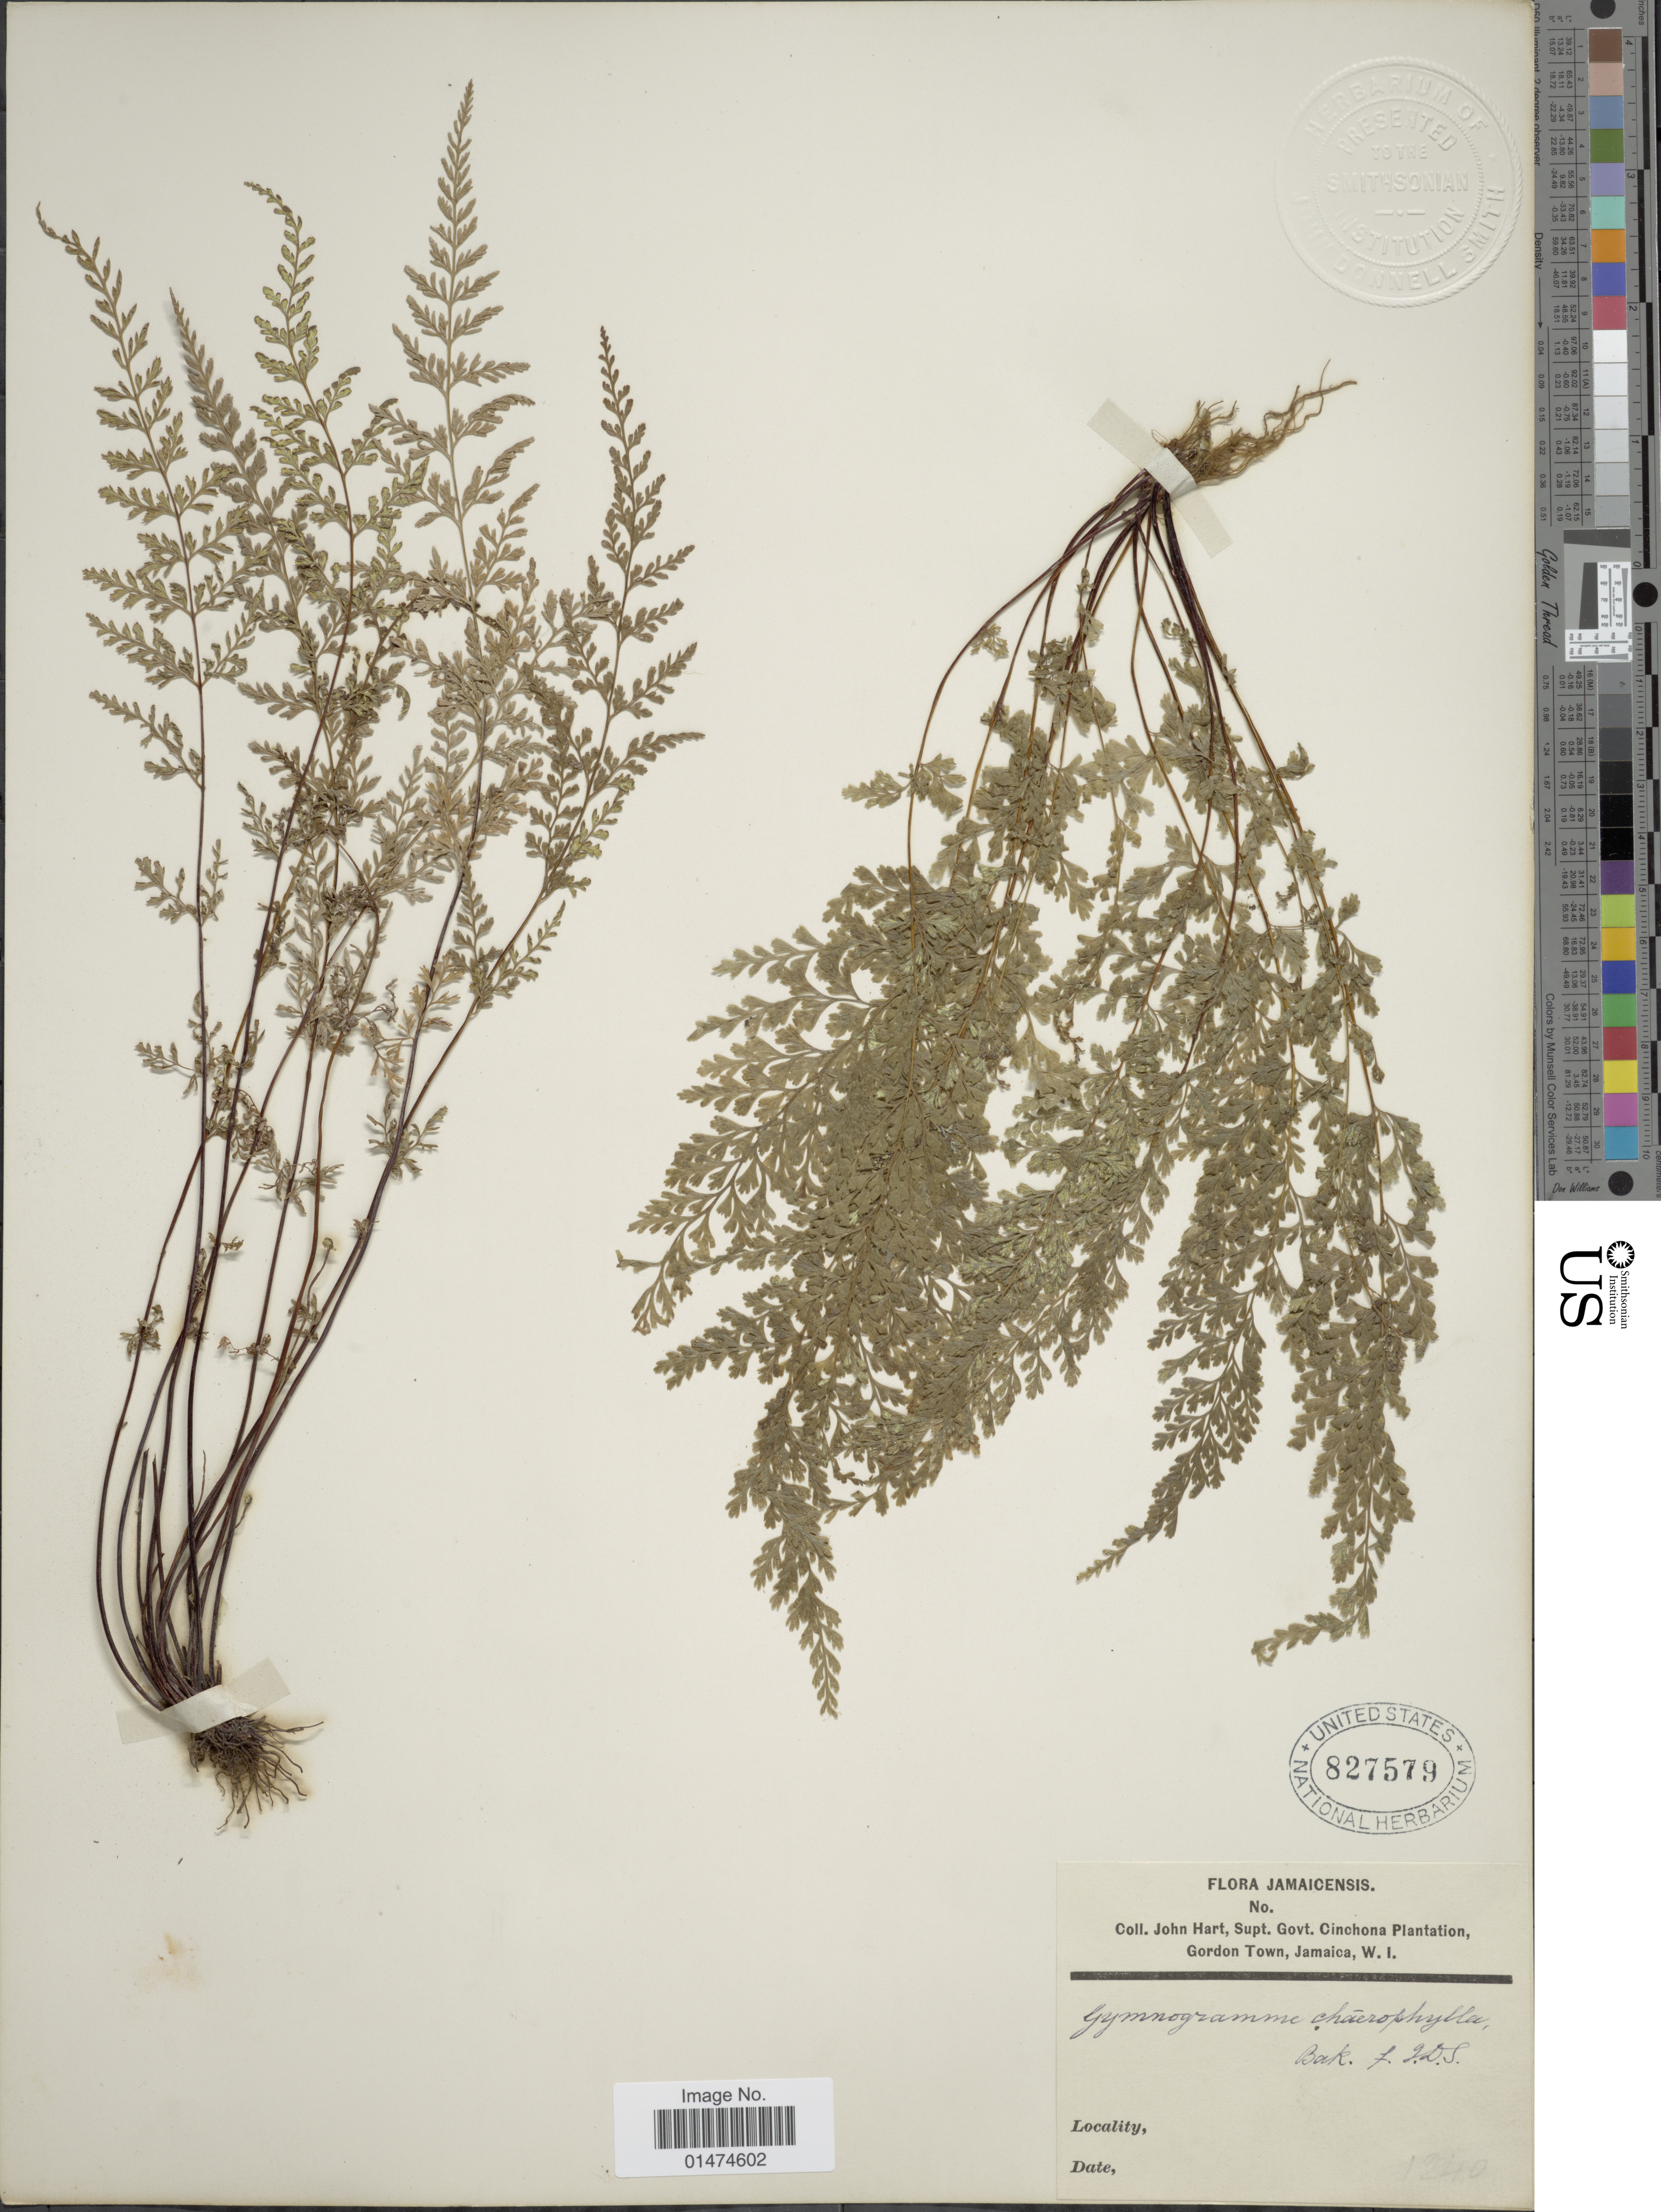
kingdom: Plantae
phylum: Tracheophyta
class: Polypodiopsida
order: Polypodiales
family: Pteridaceae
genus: Pityrogramma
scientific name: Pityrogramma sulphurea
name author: (Sw.) Maxon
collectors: J. H. Hart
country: Jamaica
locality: Cinchona Plantation, Gordon Town, Jamaica, W. I.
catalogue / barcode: US 827579